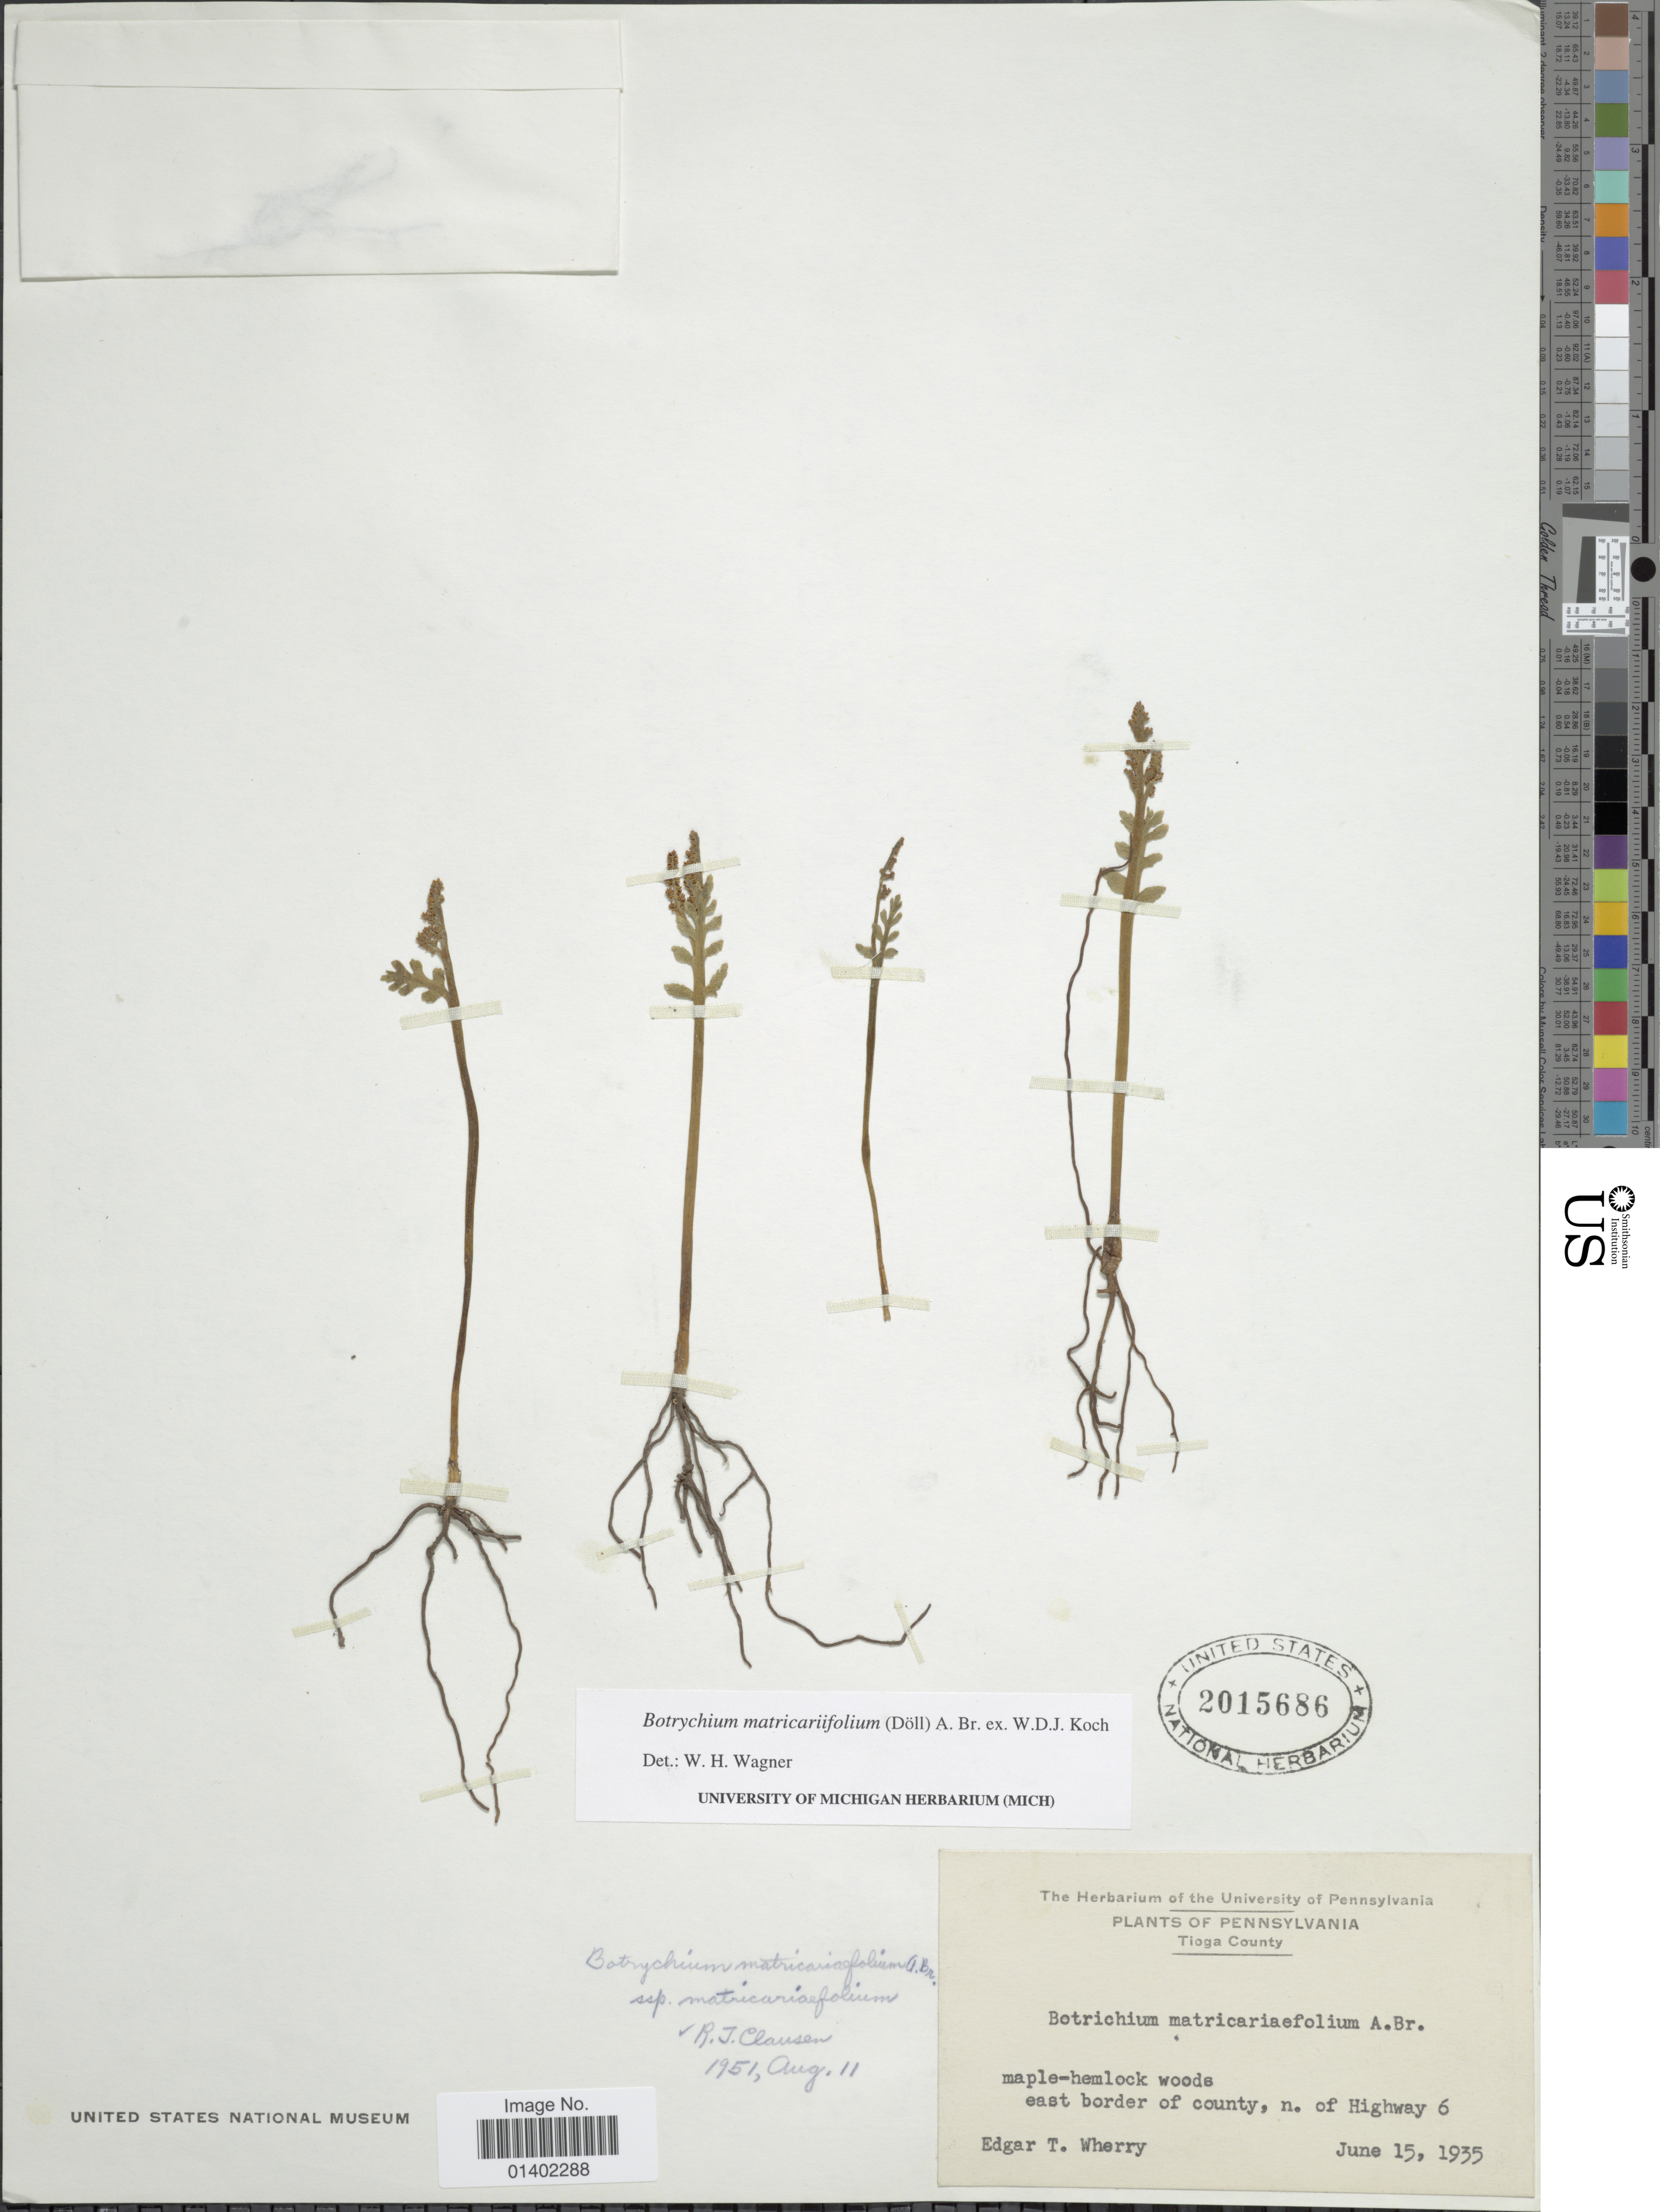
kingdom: Plantae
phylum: Tracheophyta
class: Polypodiopsida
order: Ophioglossales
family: Ophioglossaceae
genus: Botrychium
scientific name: Botrychium matricariifolium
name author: (A. Braun ex Dowell) A. Braun ex Koch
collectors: E. T. Wherry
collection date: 1935-06-15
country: United States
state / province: Pennsylvania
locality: Tioga County, east border of county, n of Highway 6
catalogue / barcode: US 201568